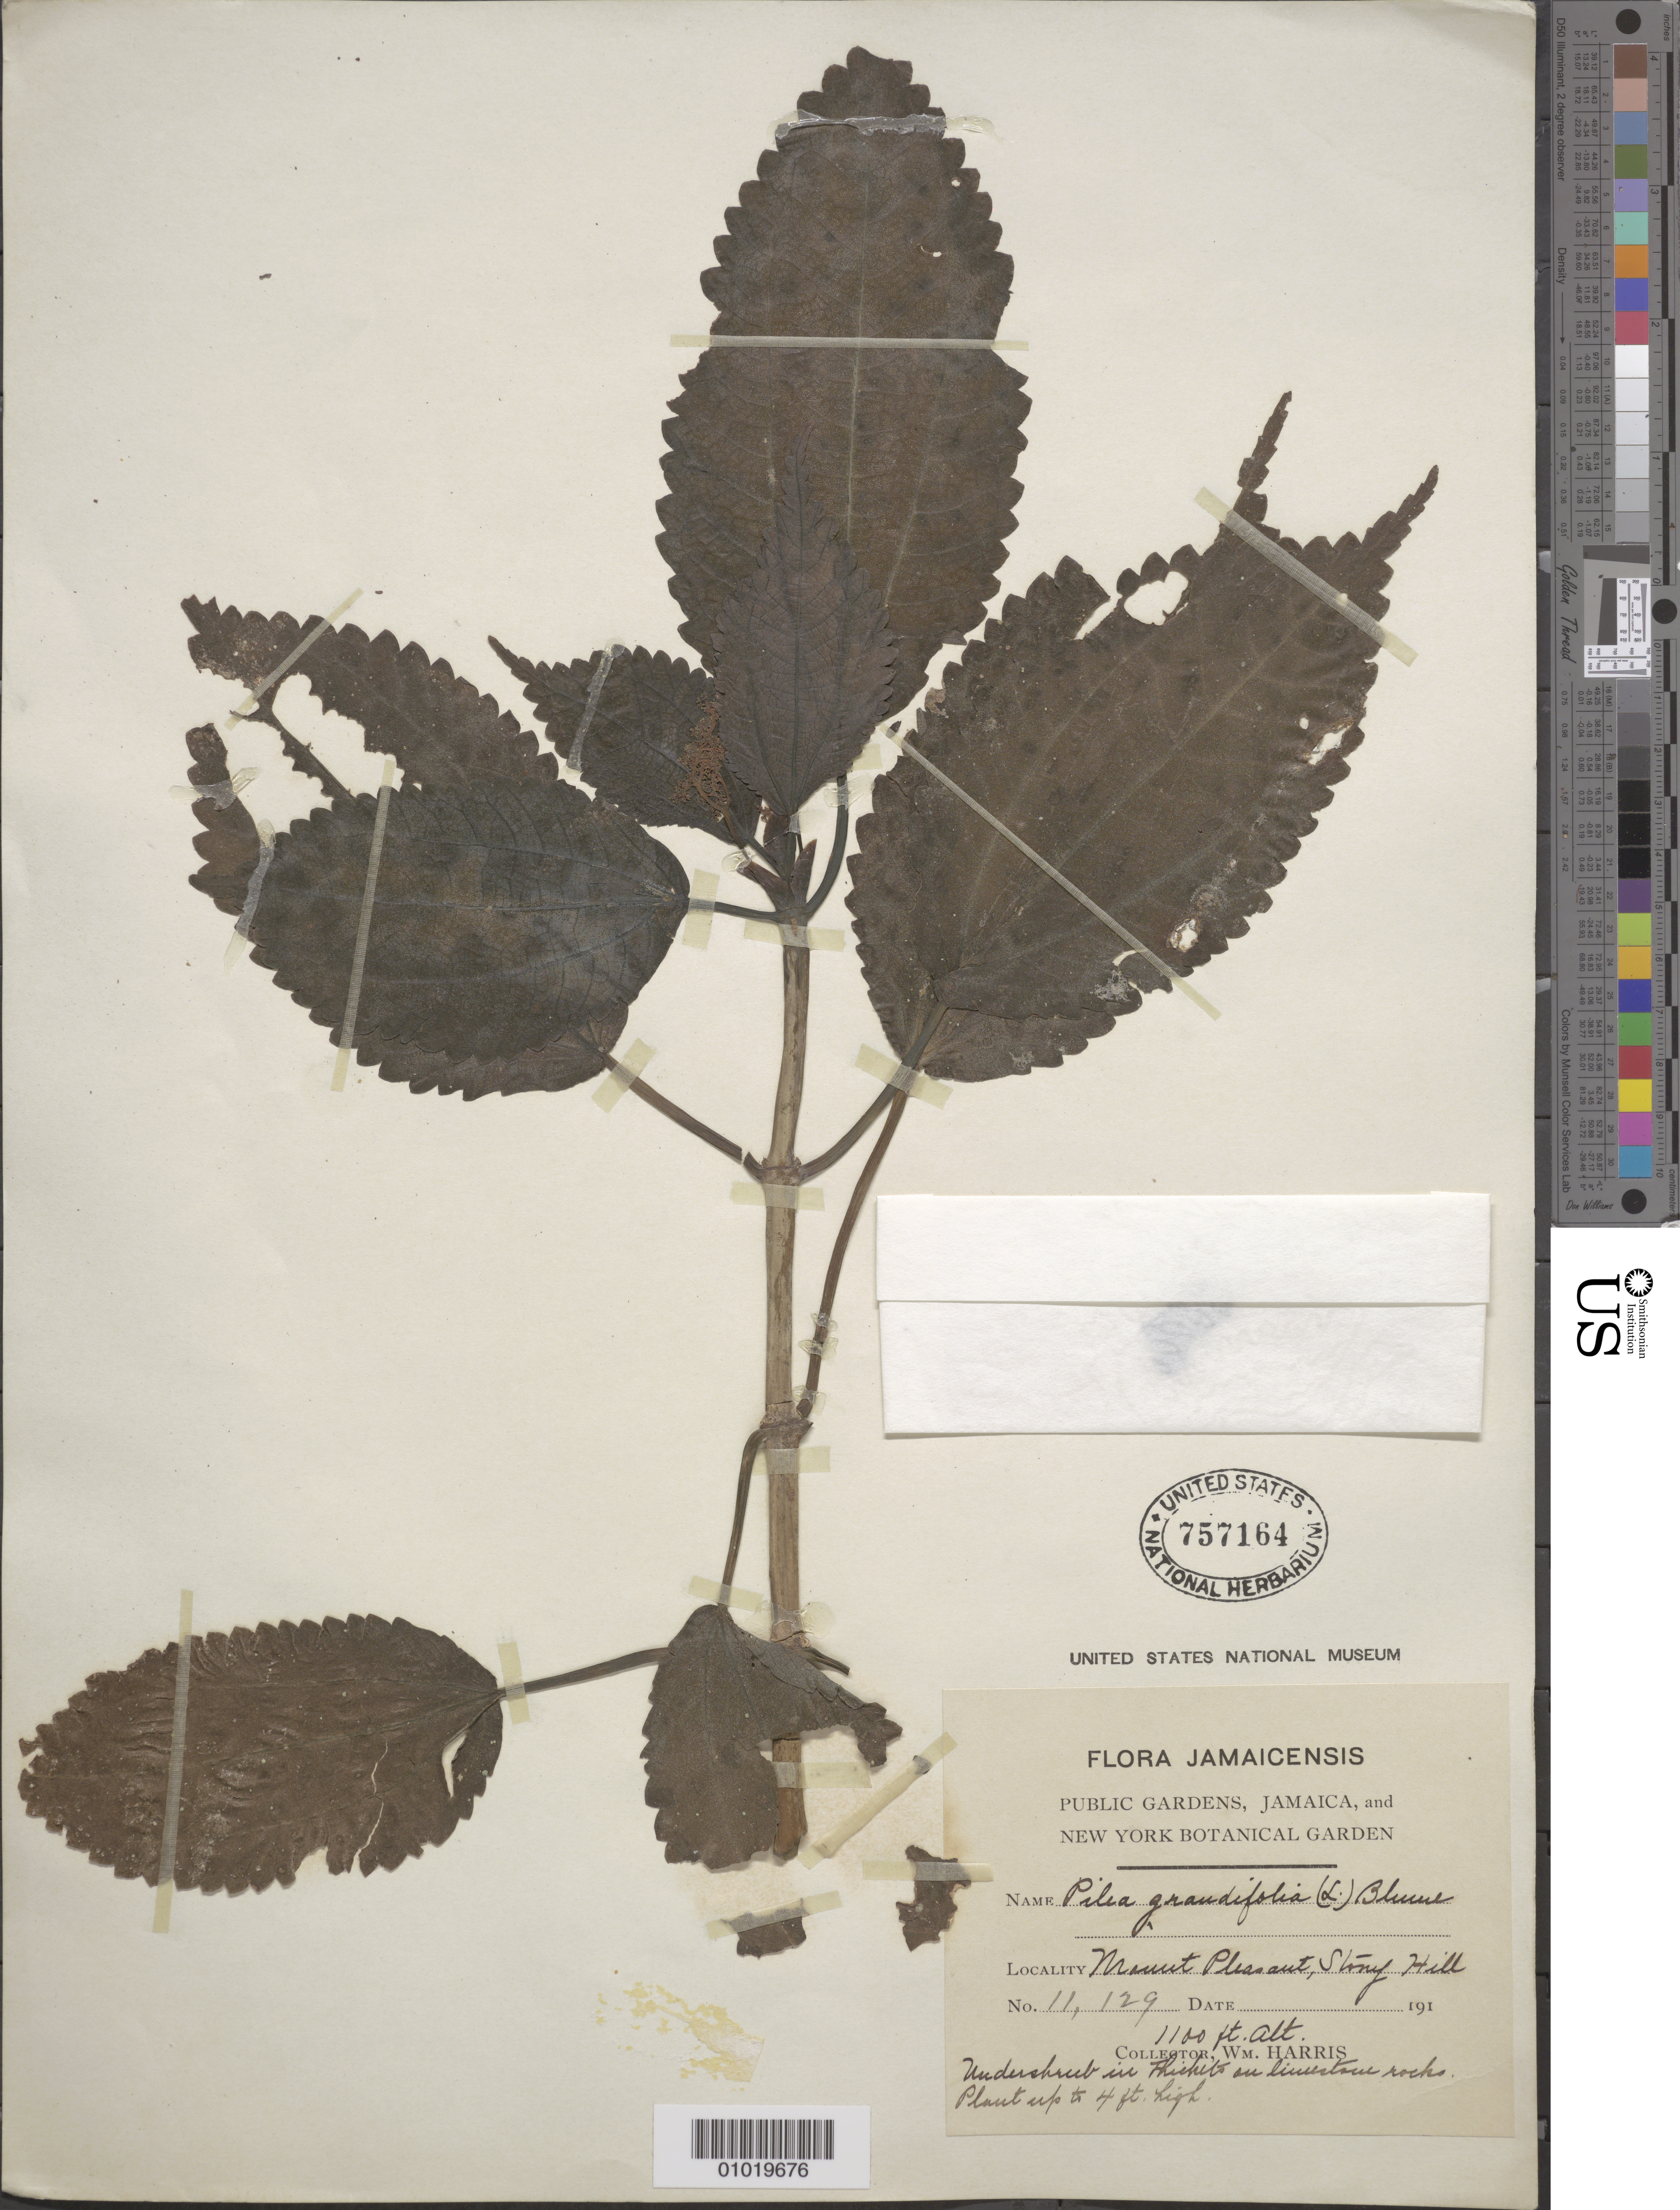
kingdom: Plantae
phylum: Tracheophyta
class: Magnoliopsida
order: Rosales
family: Urticaceae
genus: Pilea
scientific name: Pilea grandifolia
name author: (L.) Blume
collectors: W. Harris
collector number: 11129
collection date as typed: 1910 to -- --- 1919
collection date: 1910/1919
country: Jamaica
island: Jamaica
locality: Mount Pleasant, Stony Hill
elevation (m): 335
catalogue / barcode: US 757164